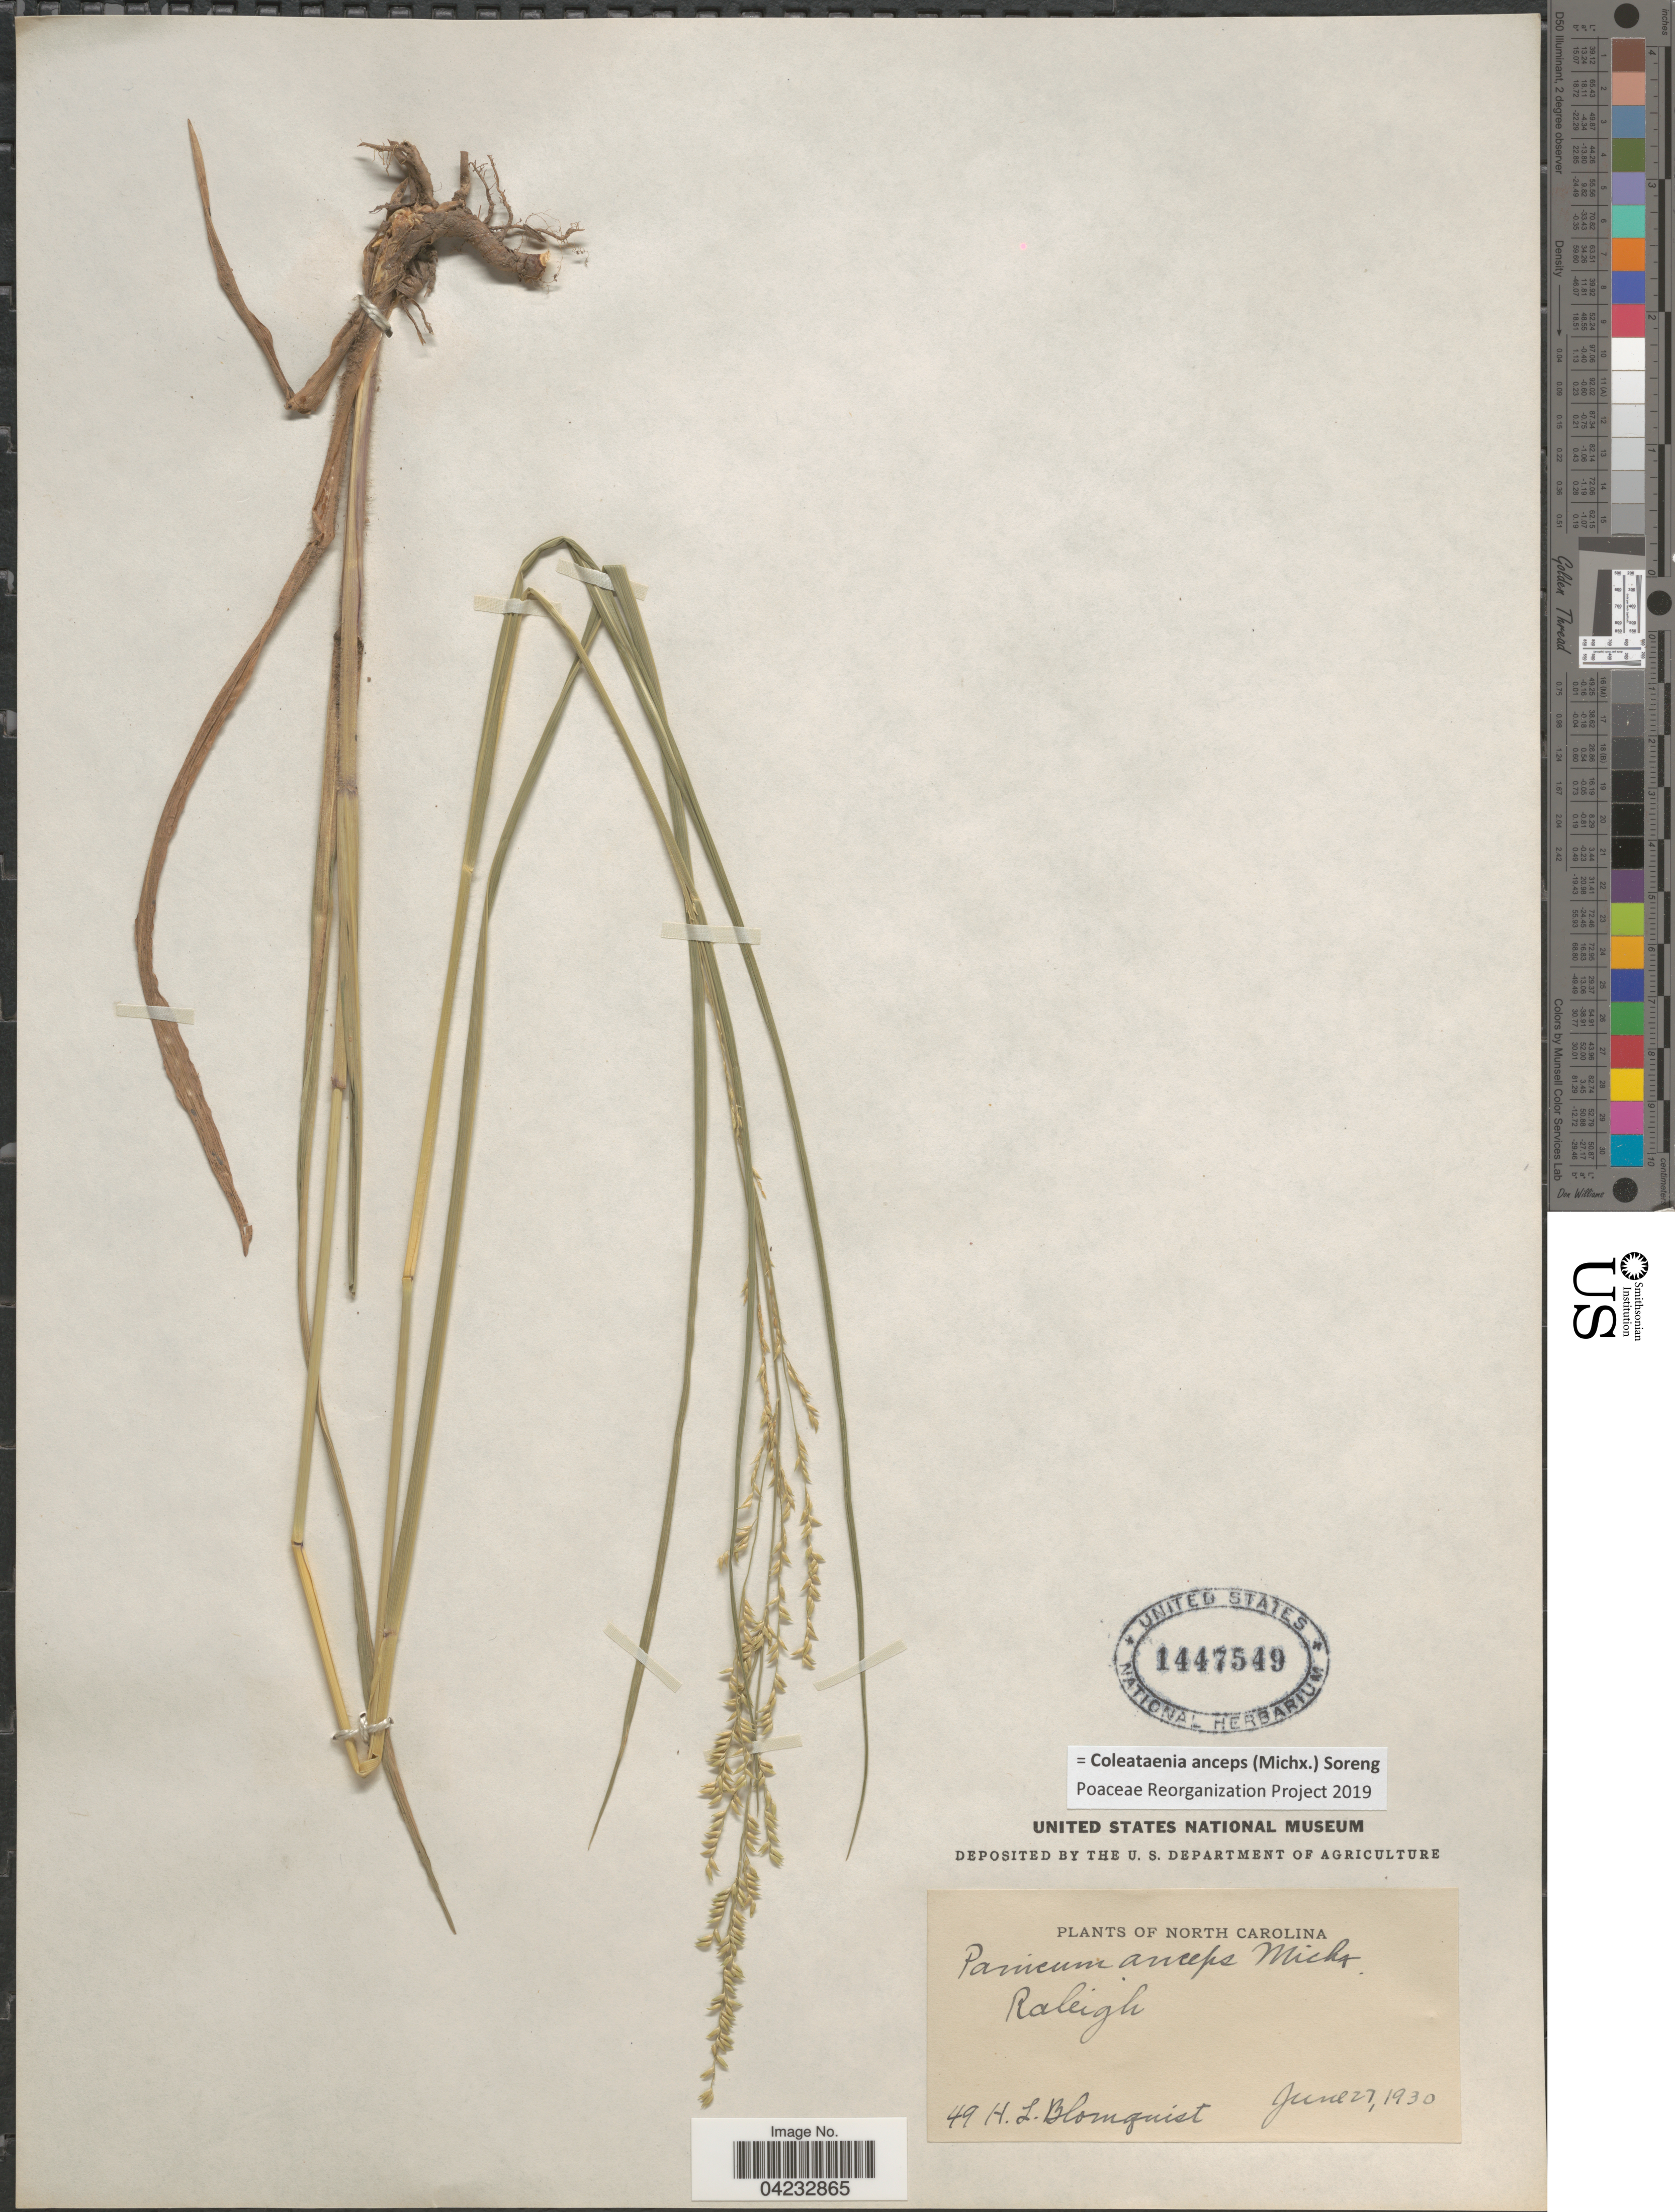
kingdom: Plantae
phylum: Tracheophyta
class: Liliopsida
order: Poales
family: Poaceae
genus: Coleataenia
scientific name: Coleataenia anceps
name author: (Michx.) Soreng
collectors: H. Blomquist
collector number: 49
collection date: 1930-06-27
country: United States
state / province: North Carolina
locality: Raleigh.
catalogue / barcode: US 1447549